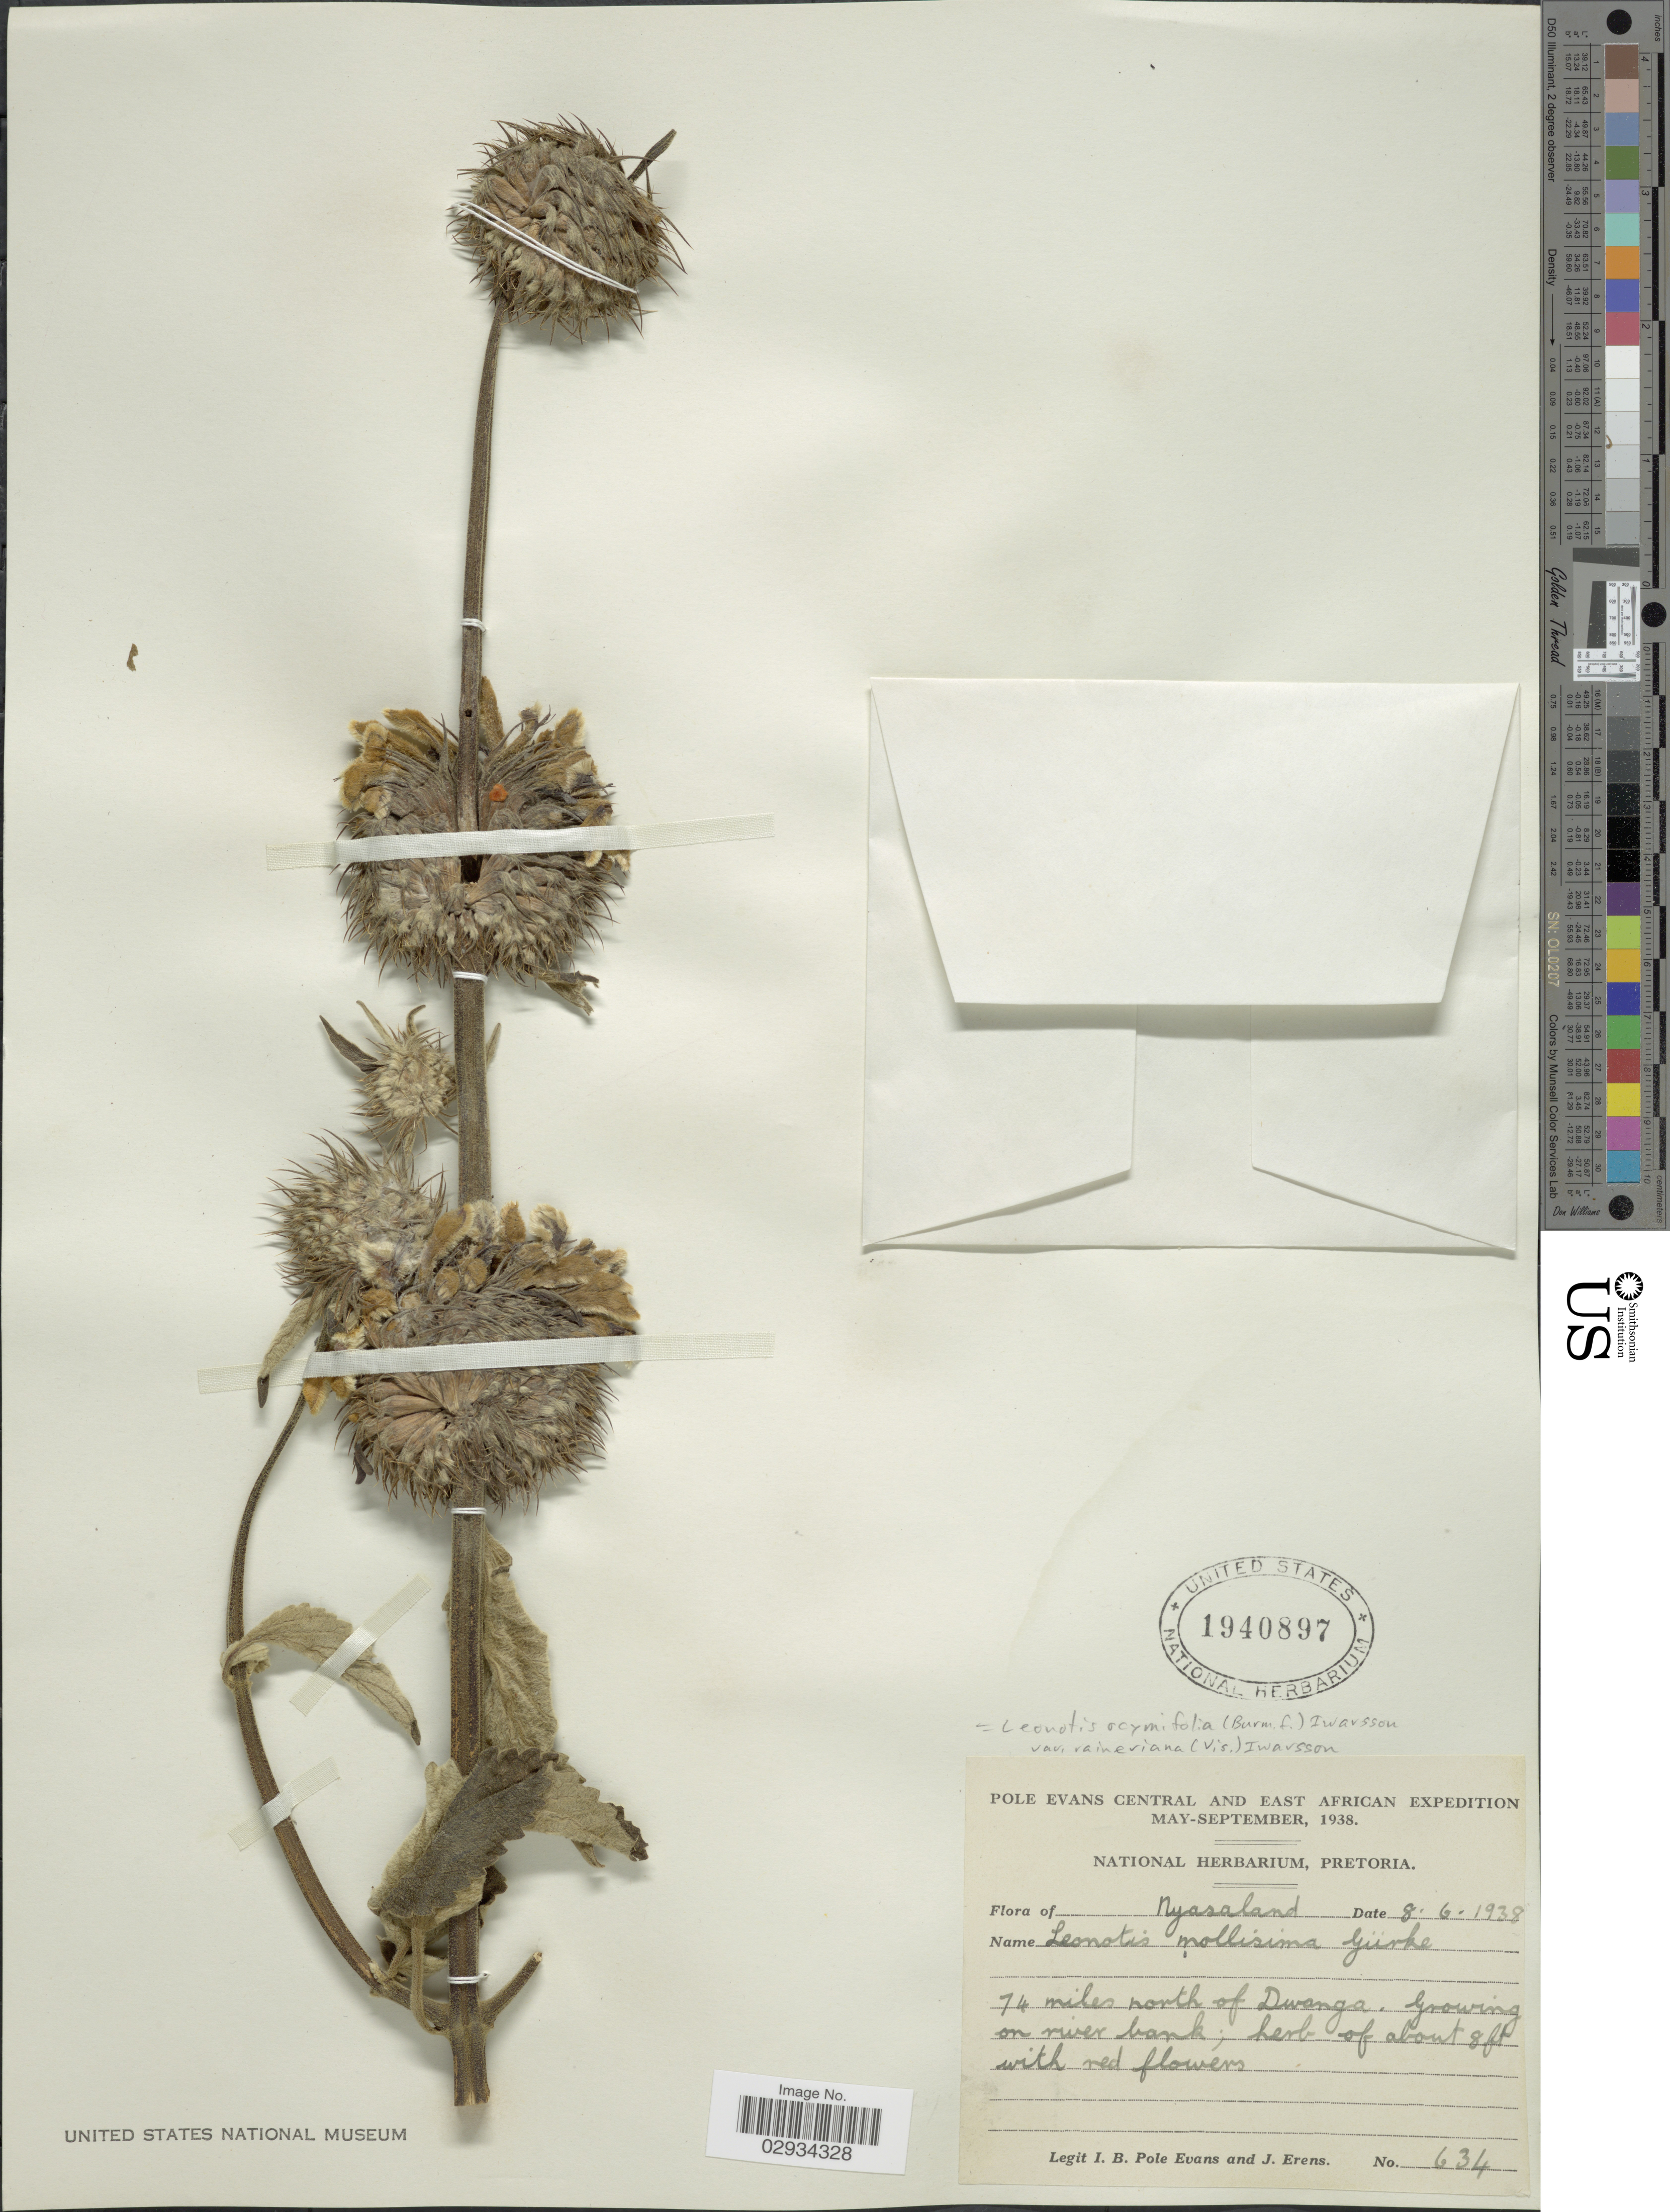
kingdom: Plantae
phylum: Tracheophyta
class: Magnoliopsida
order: Lamiales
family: Lamiaceae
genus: Leonotis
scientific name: Leonotis ocymifolia var. raineriana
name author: Iwarsson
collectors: I. B. Pole-Evans & J. Erens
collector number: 634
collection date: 1938-06-08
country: Malawi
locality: Central and East African. Nyasaland. 74 miles north of Dwanga.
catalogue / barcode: US 1940897